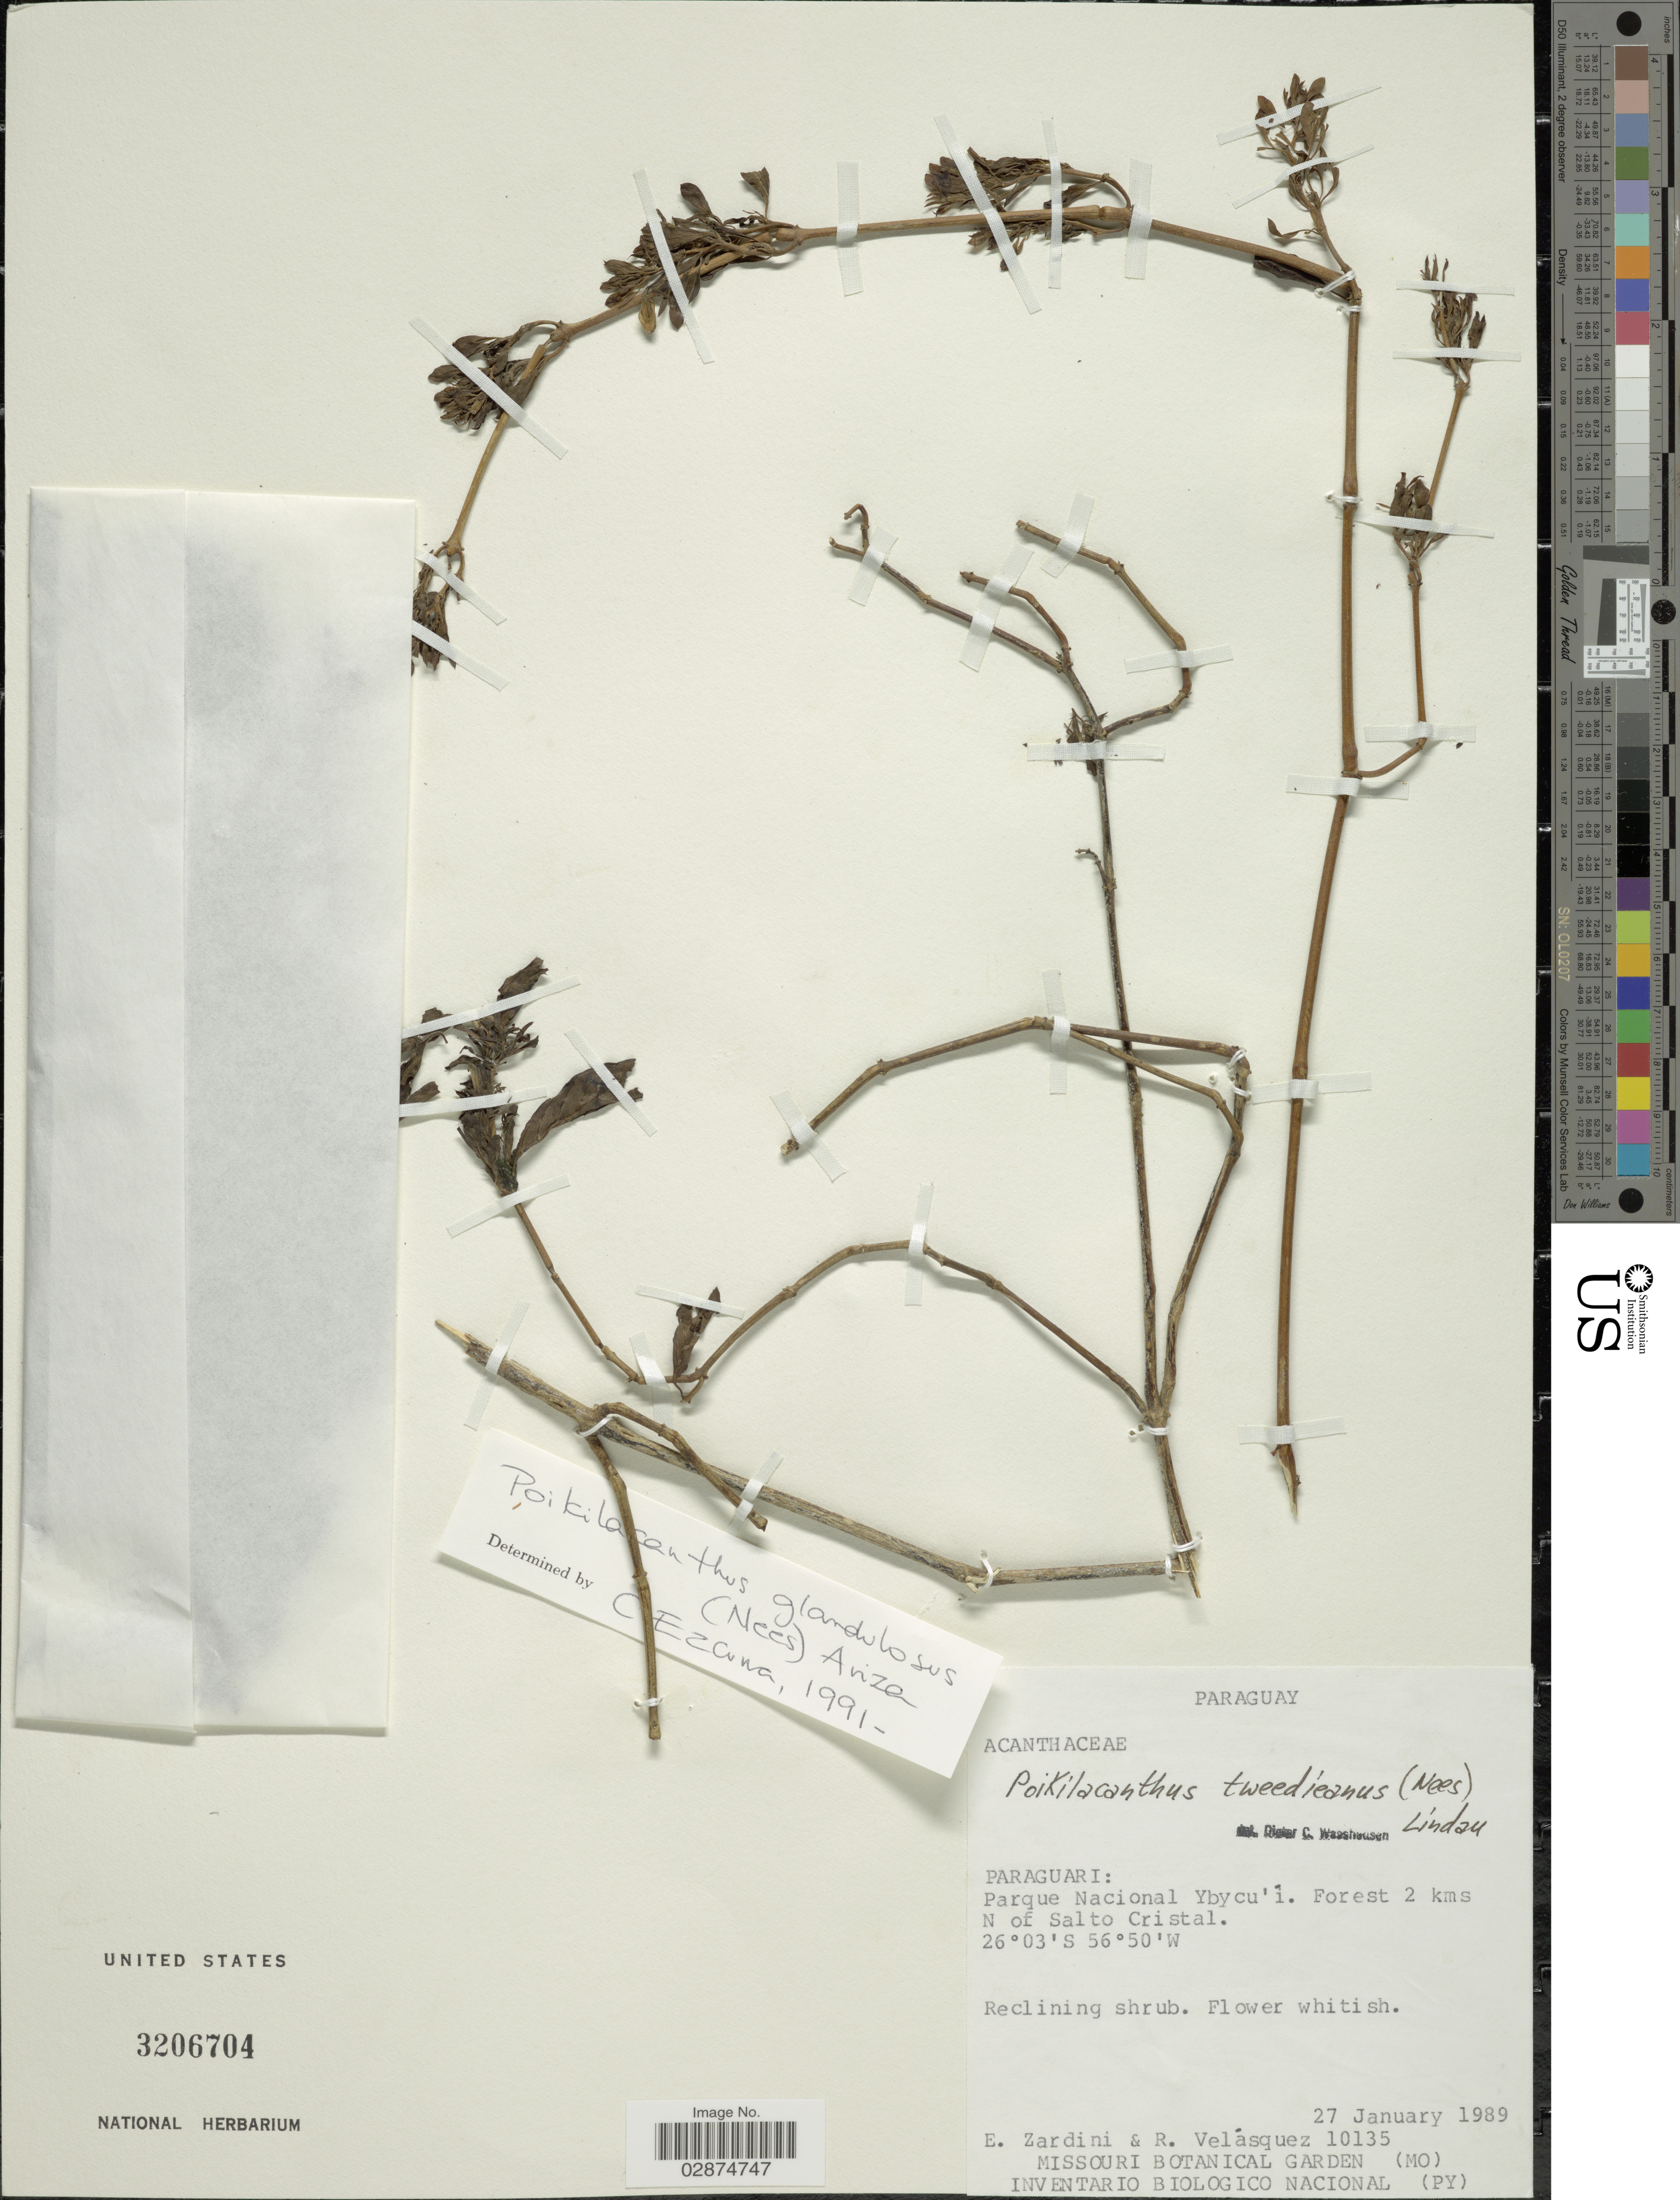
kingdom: Plantae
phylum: Tracheophyta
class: Magnoliopsida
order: Lamiales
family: Acanthaceae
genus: Poikilacanthus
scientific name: Poikilacanthus glandulosus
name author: (Nees) Ariza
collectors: E. Zardini & R. Velásquez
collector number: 10135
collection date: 1989-01-27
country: Paraguay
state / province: Paraguari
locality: Parque Nacional Ybycu'i. Forest 2 kms N of Salto Cristal.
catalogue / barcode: US 3206704